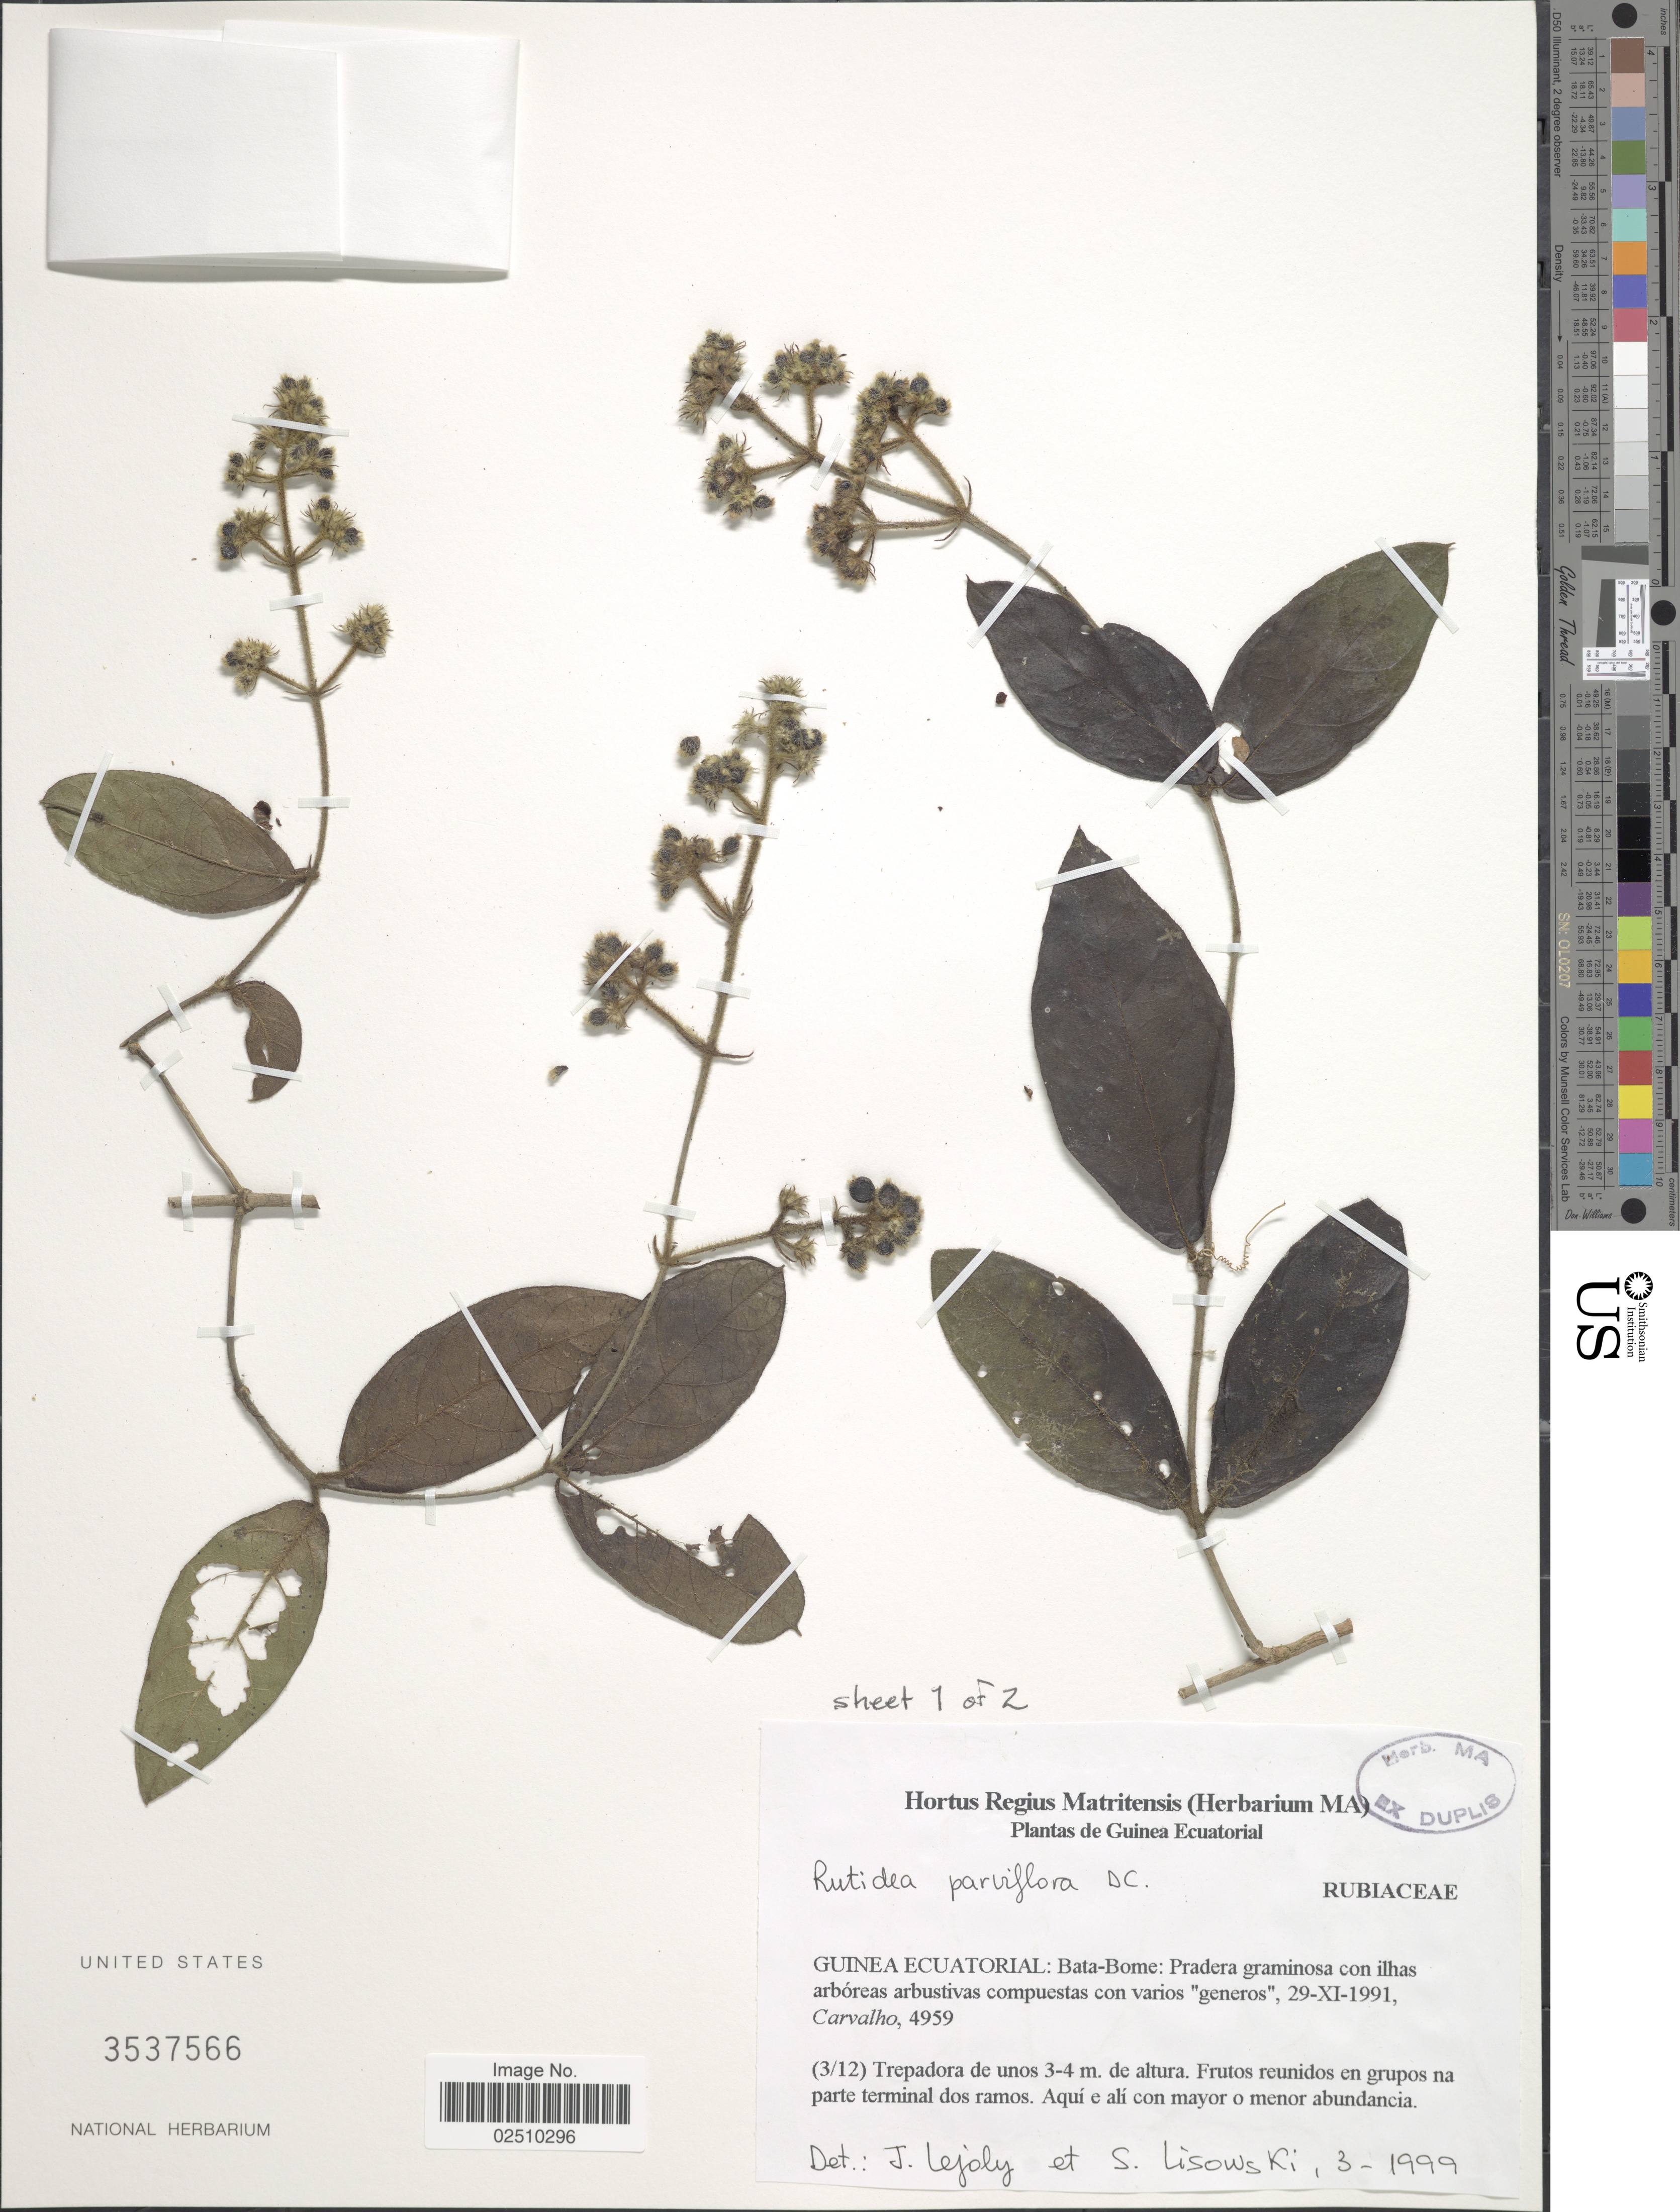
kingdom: Plantae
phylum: Tracheophyta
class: Magnoliopsida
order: Gentianales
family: Rubiaceae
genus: Rutidea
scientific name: Rutidea parviflora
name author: DC.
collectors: Carvalho, --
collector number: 4959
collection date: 1991-11-29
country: Equatorial Guinea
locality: Bata-Bome: Pradera graminosa con ilhas arboreas arbustivas compuestas con varios generos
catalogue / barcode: US 3537566